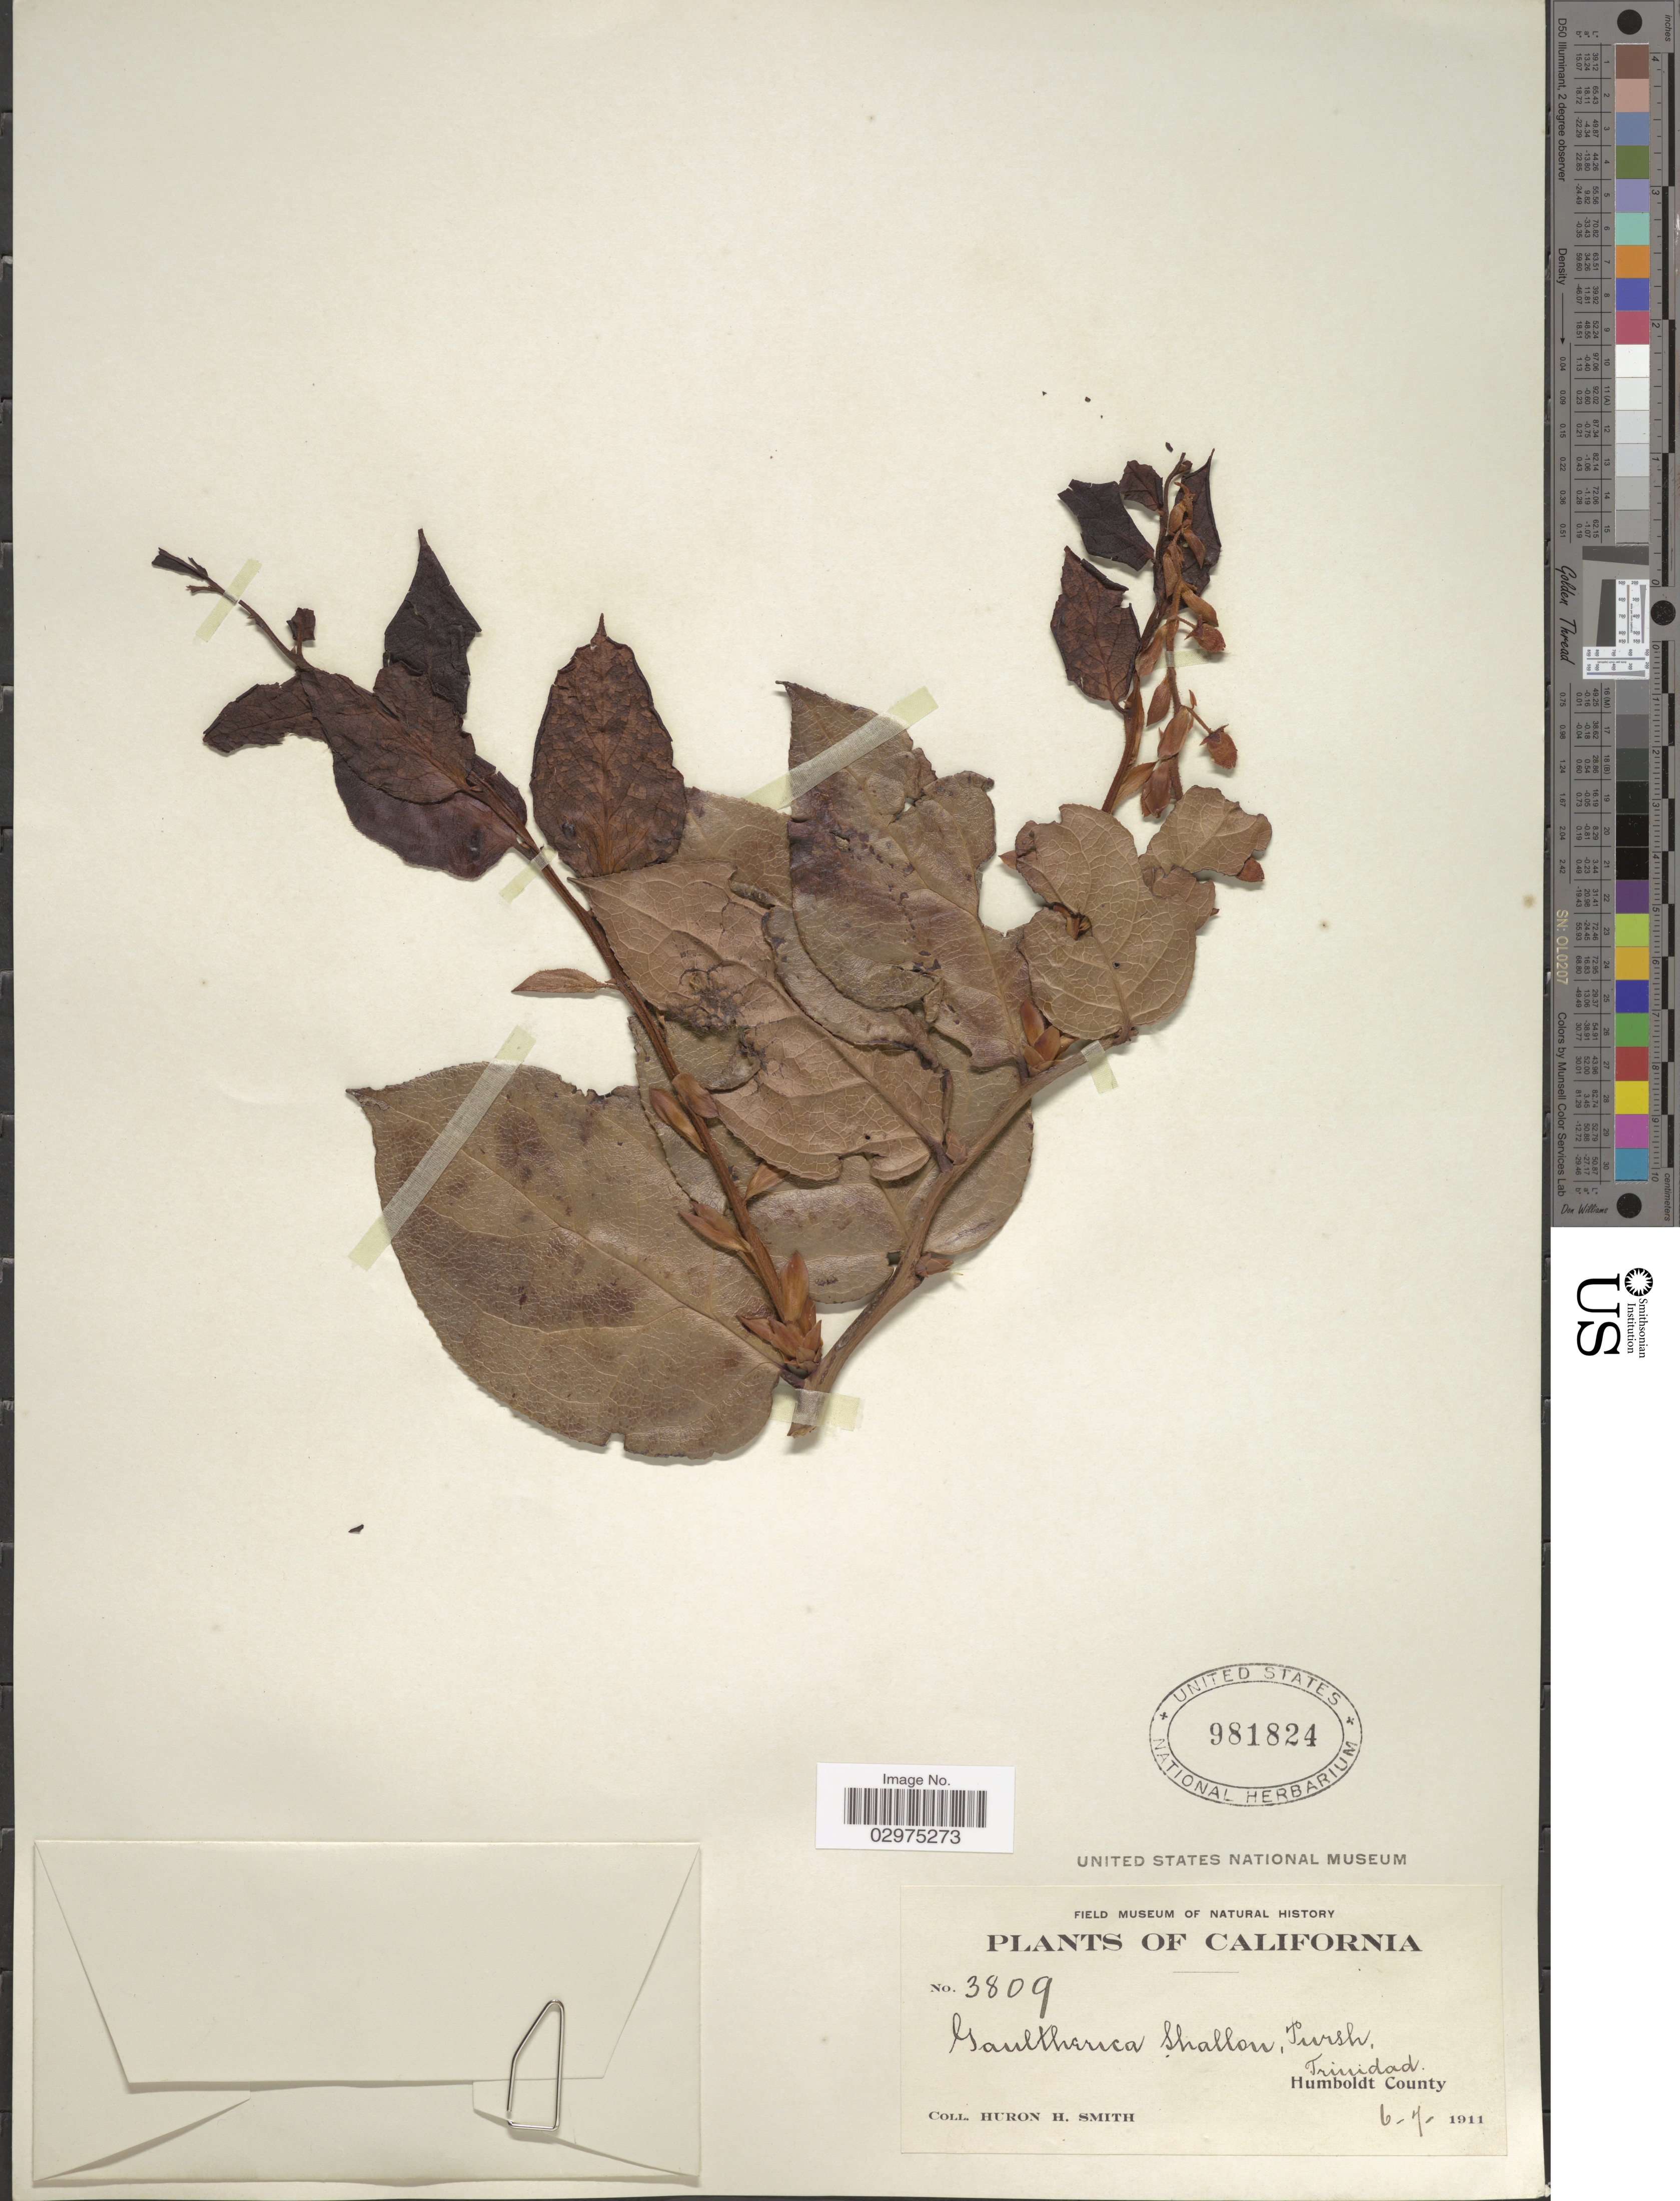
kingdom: Plantae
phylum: Tracheophyta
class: Magnoliopsida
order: Ericales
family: Ericaceae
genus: Gaultheria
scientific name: Gaultheria shallon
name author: Pursh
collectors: Huron H. Smith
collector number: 3809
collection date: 1911-06-07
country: United States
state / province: California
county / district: Humboldt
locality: Trinidad, Humboldt County.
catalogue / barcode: US 981824